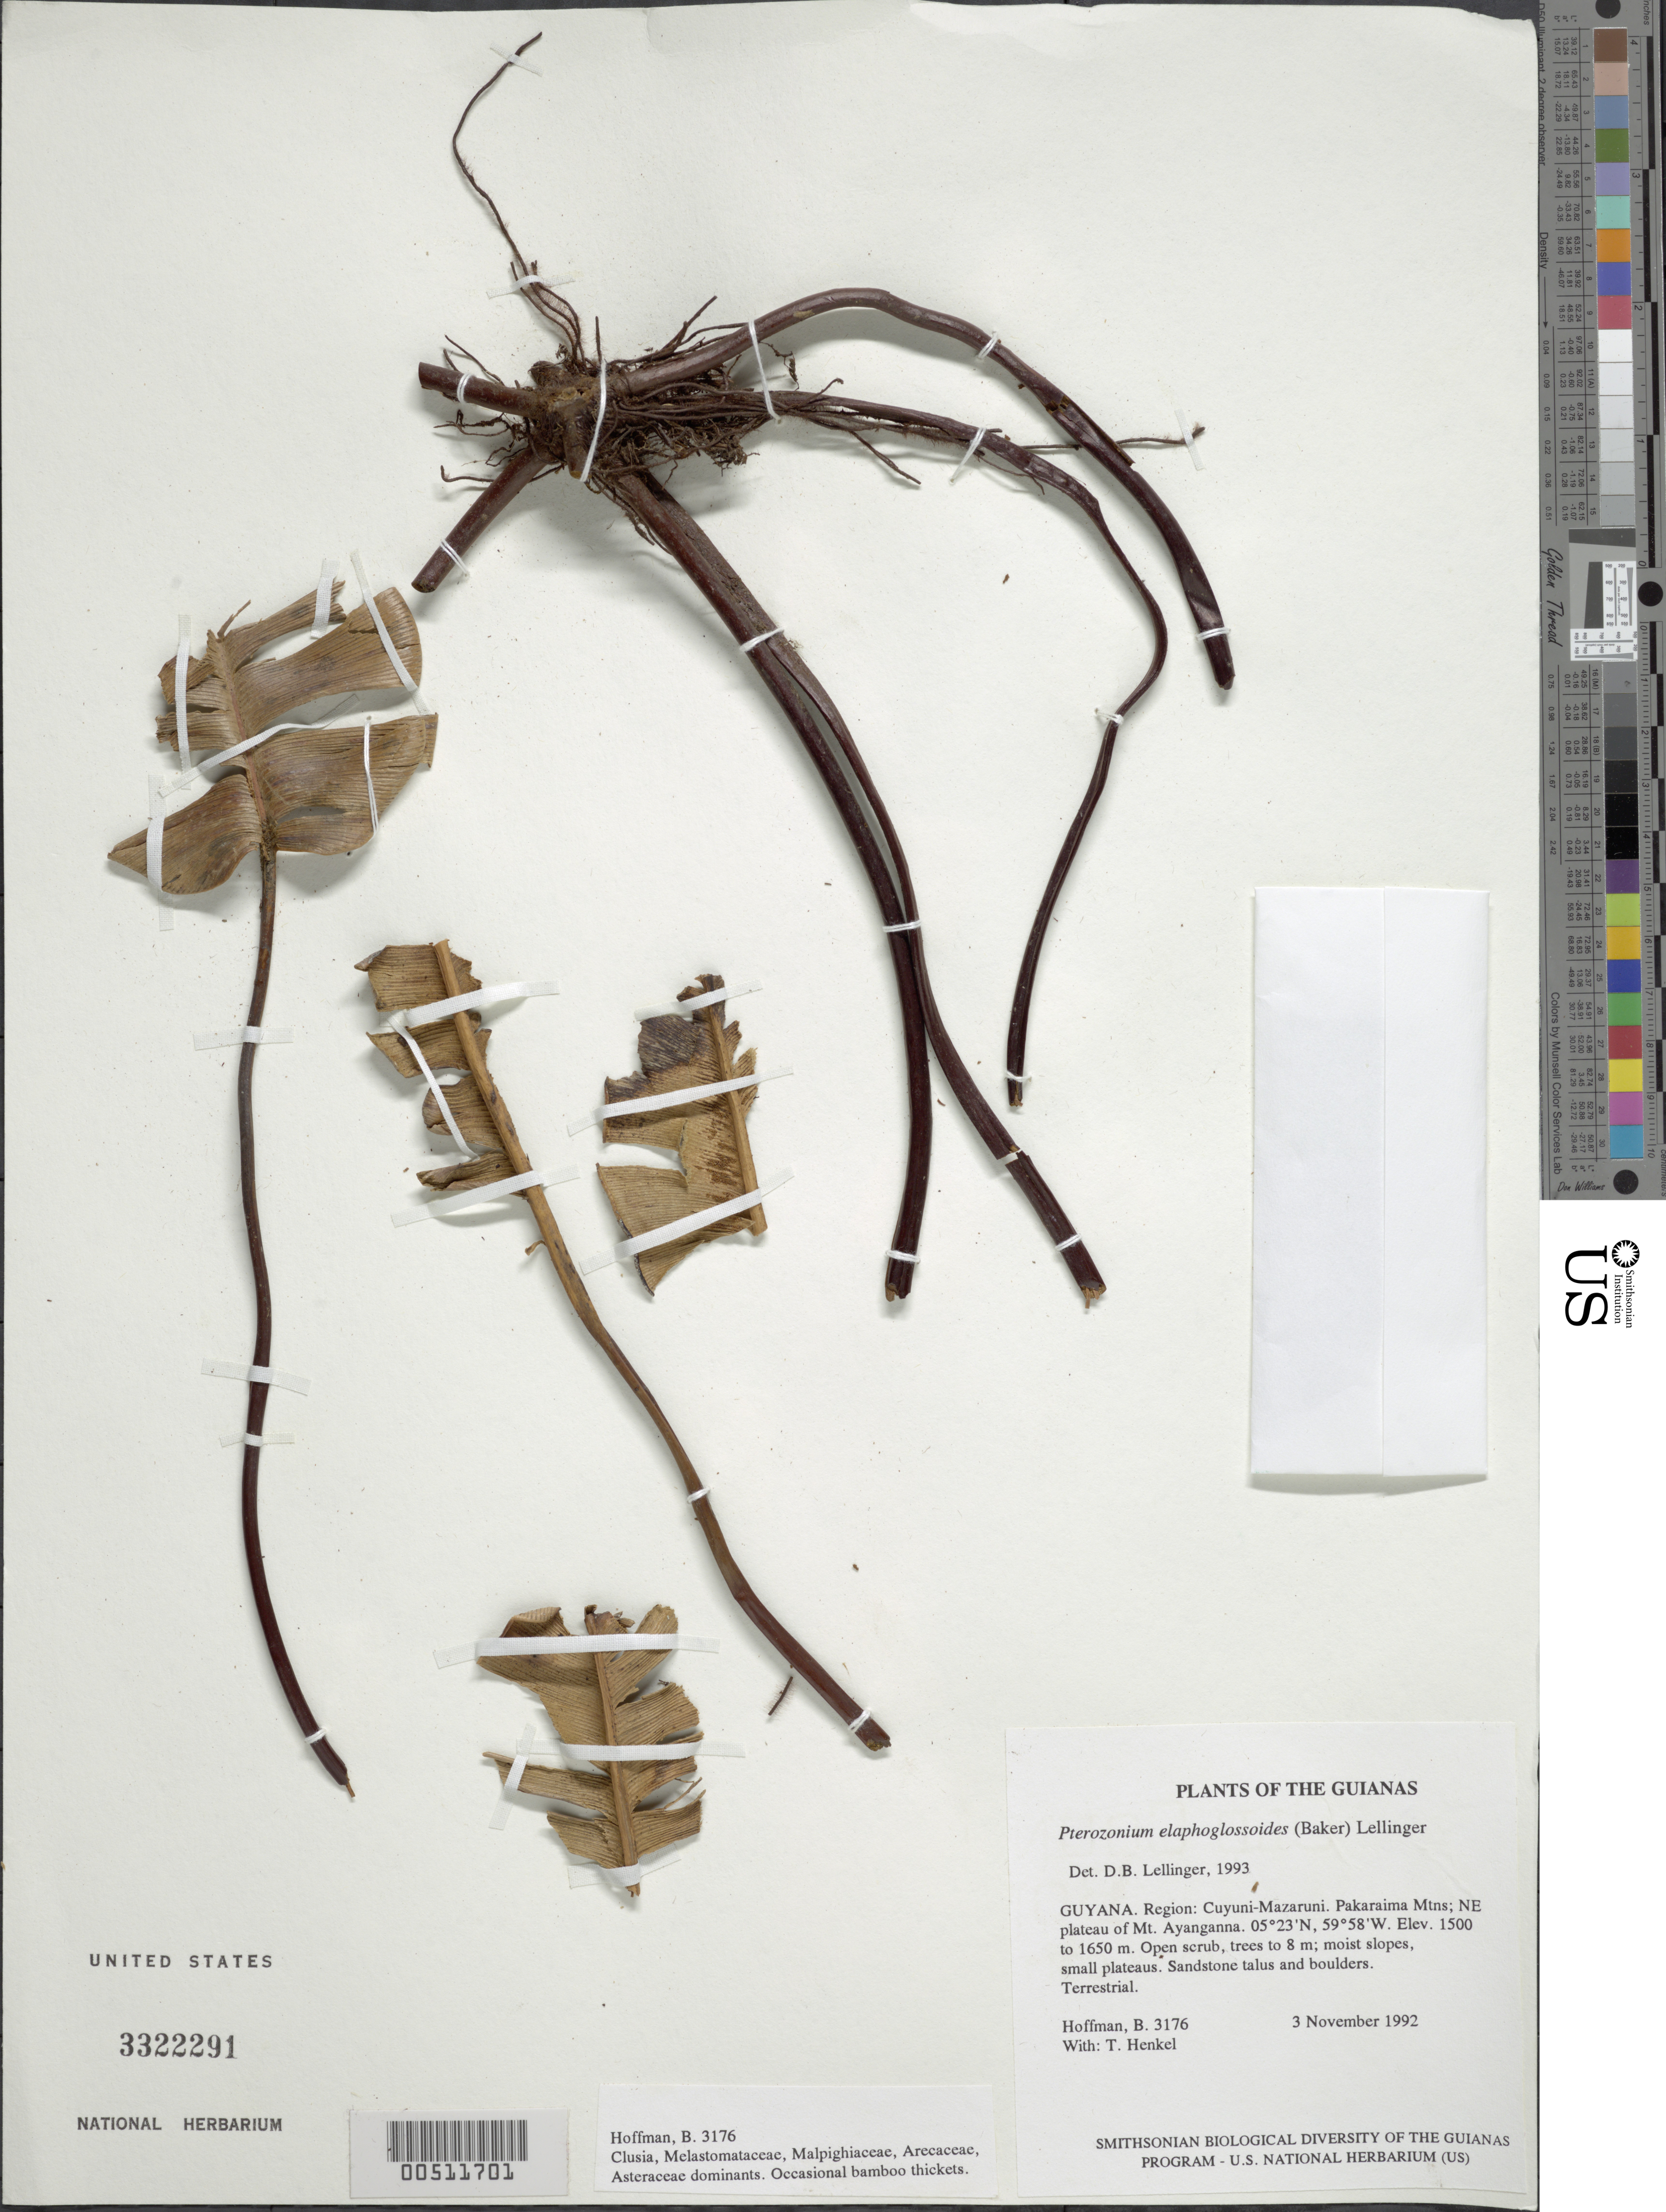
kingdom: Plantae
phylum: Tracheophyta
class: Polypodiopsida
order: Polypodiales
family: Pteridaceae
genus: Pterozonium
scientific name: Pterozonium elaphoglossoides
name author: (Baker) Lellinger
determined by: Lellinger, David B., (BOT), Smithsonian Institution - National Museum of Natural History (UNITED STATES)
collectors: B. Hoffman & T. Henkel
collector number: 3176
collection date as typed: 3 November 1992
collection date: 1992-11-03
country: Guyana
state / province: Cuyuni-Mazaruni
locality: Pakaraima Mountains; NE plateau of Mt. Ayanganna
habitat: Open scrub, trees to 8 m; moist slopes, small plateaus. Sandstone talus and boulders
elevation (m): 1500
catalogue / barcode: US 3322291